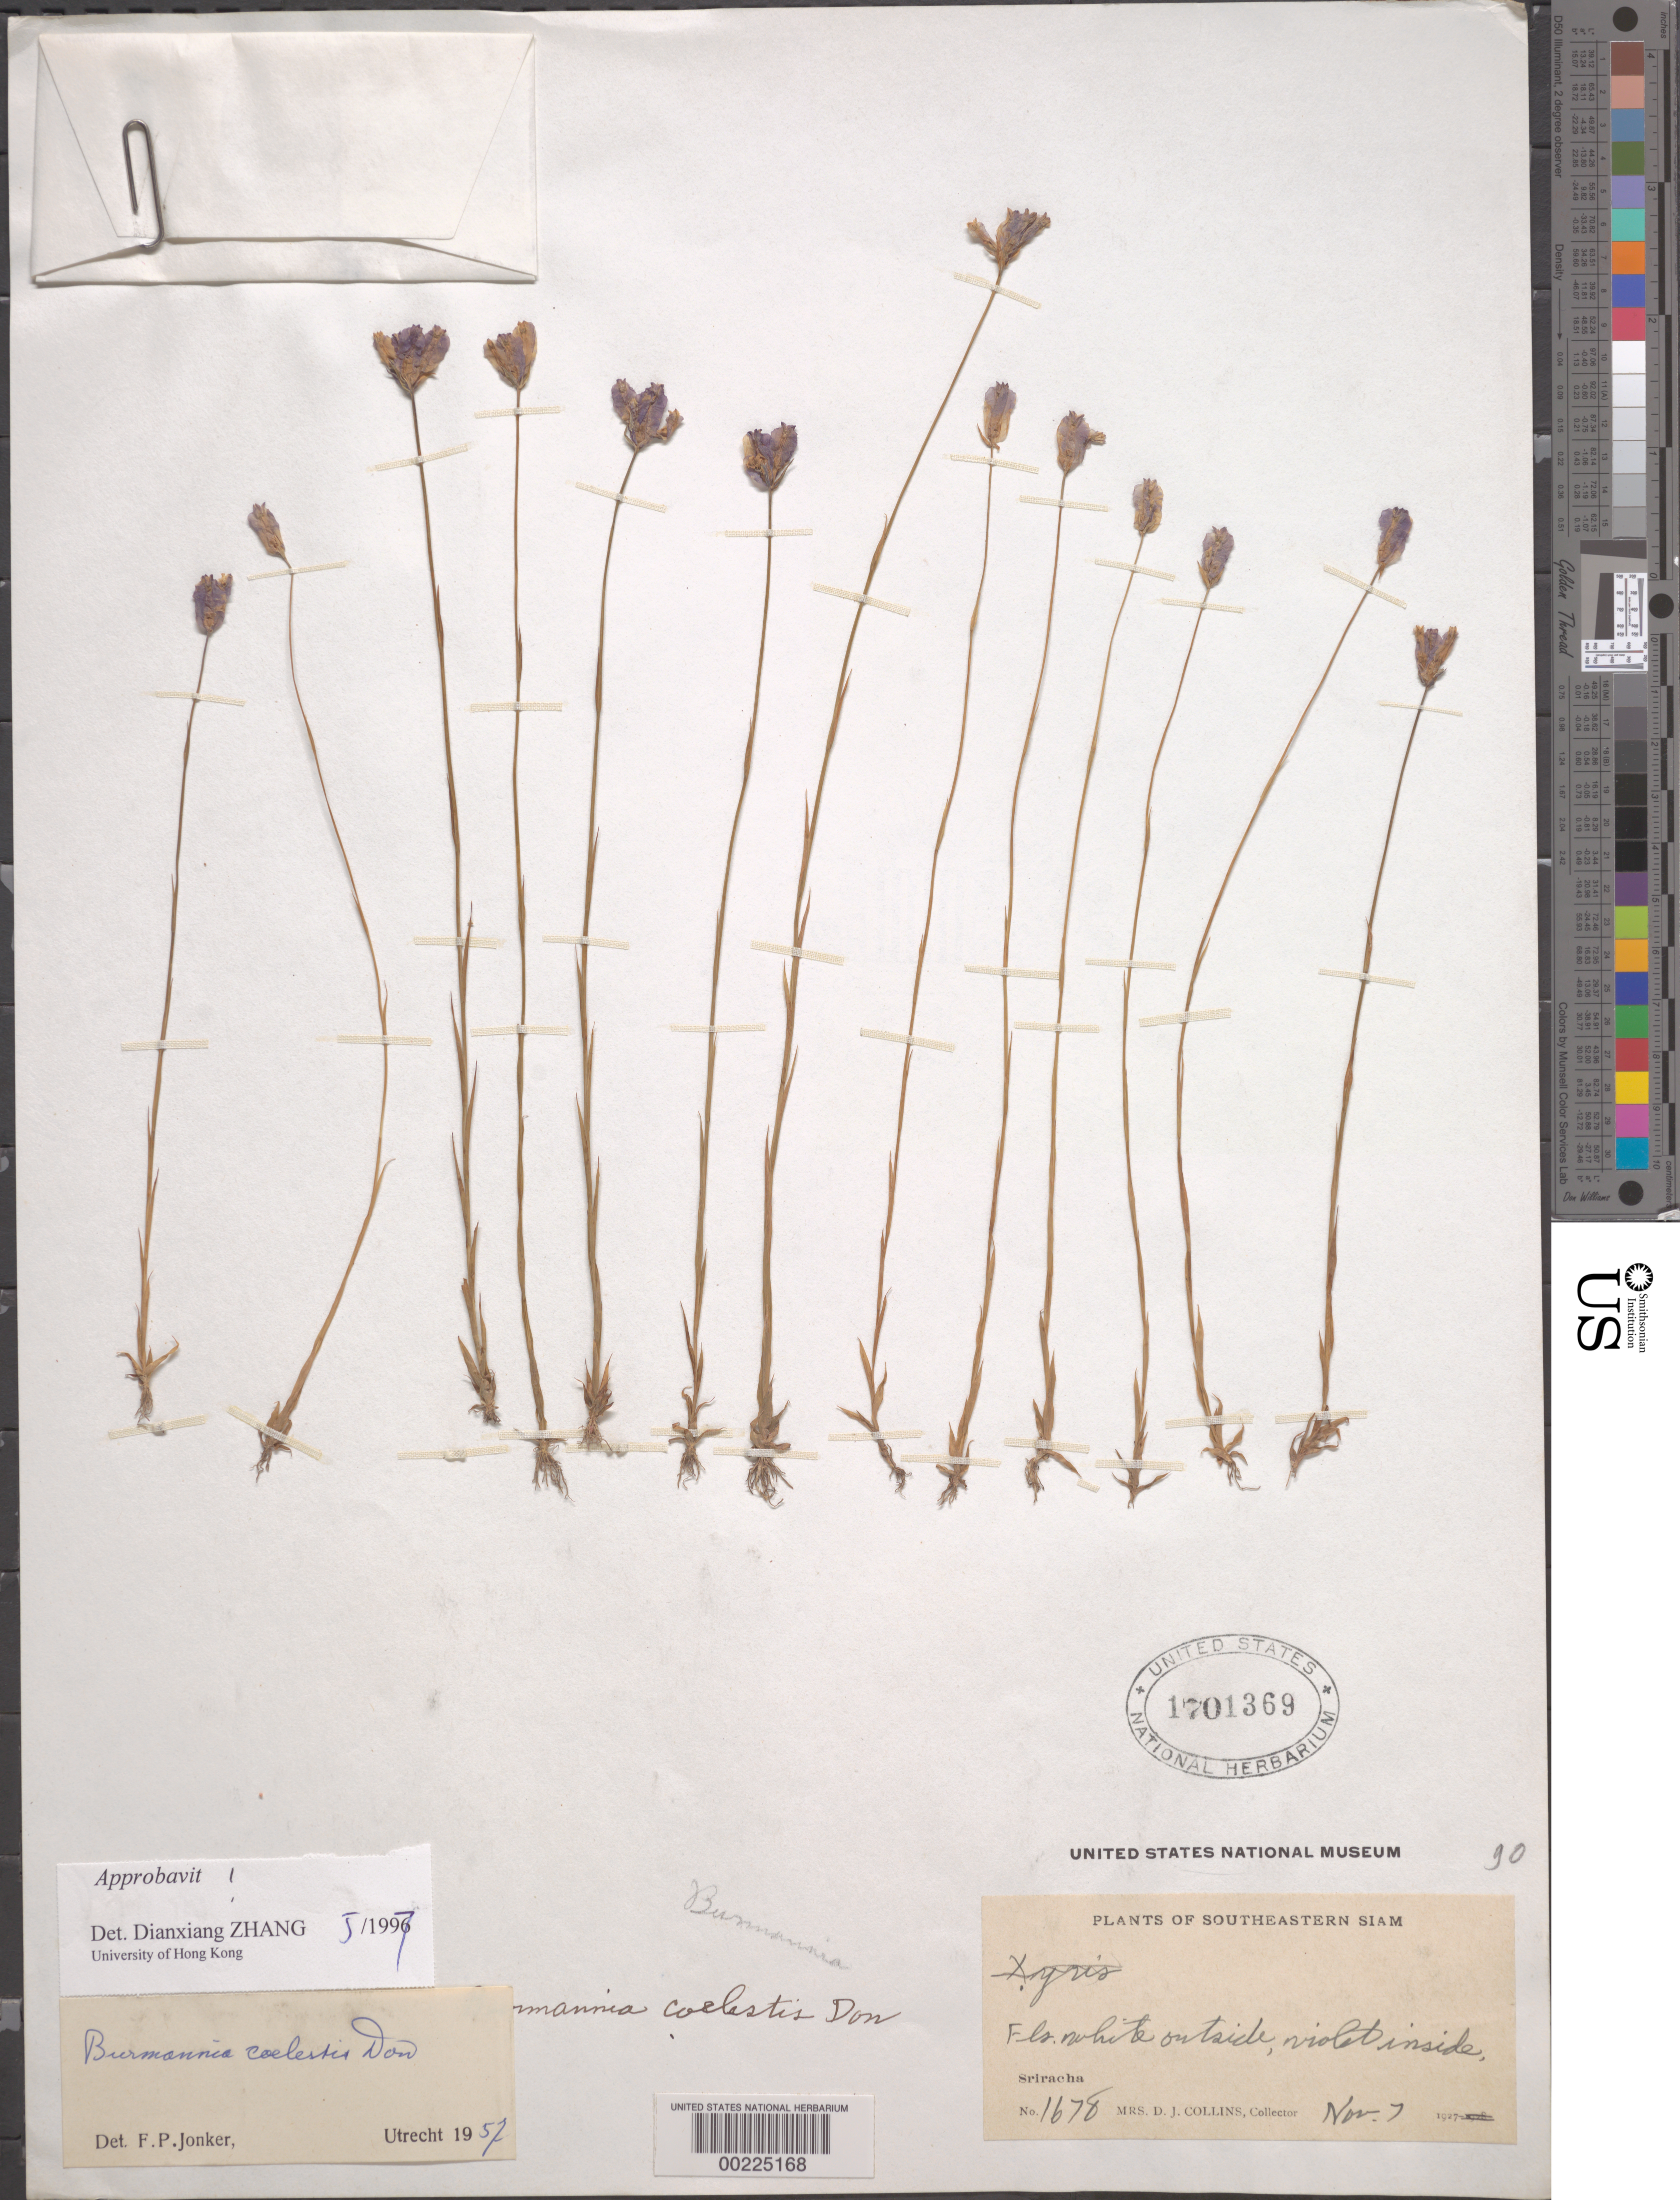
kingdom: Plantae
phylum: Tracheophyta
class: Liliopsida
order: Dioscoreales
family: Burmanniaceae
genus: Burmannia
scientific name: Burmannia coelestis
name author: D. Don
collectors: Mrs. D. J. Collins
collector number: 1678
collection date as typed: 07 Nov 1927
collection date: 1927-11-07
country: Thailand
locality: Sriracha, se siam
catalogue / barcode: US 1701369